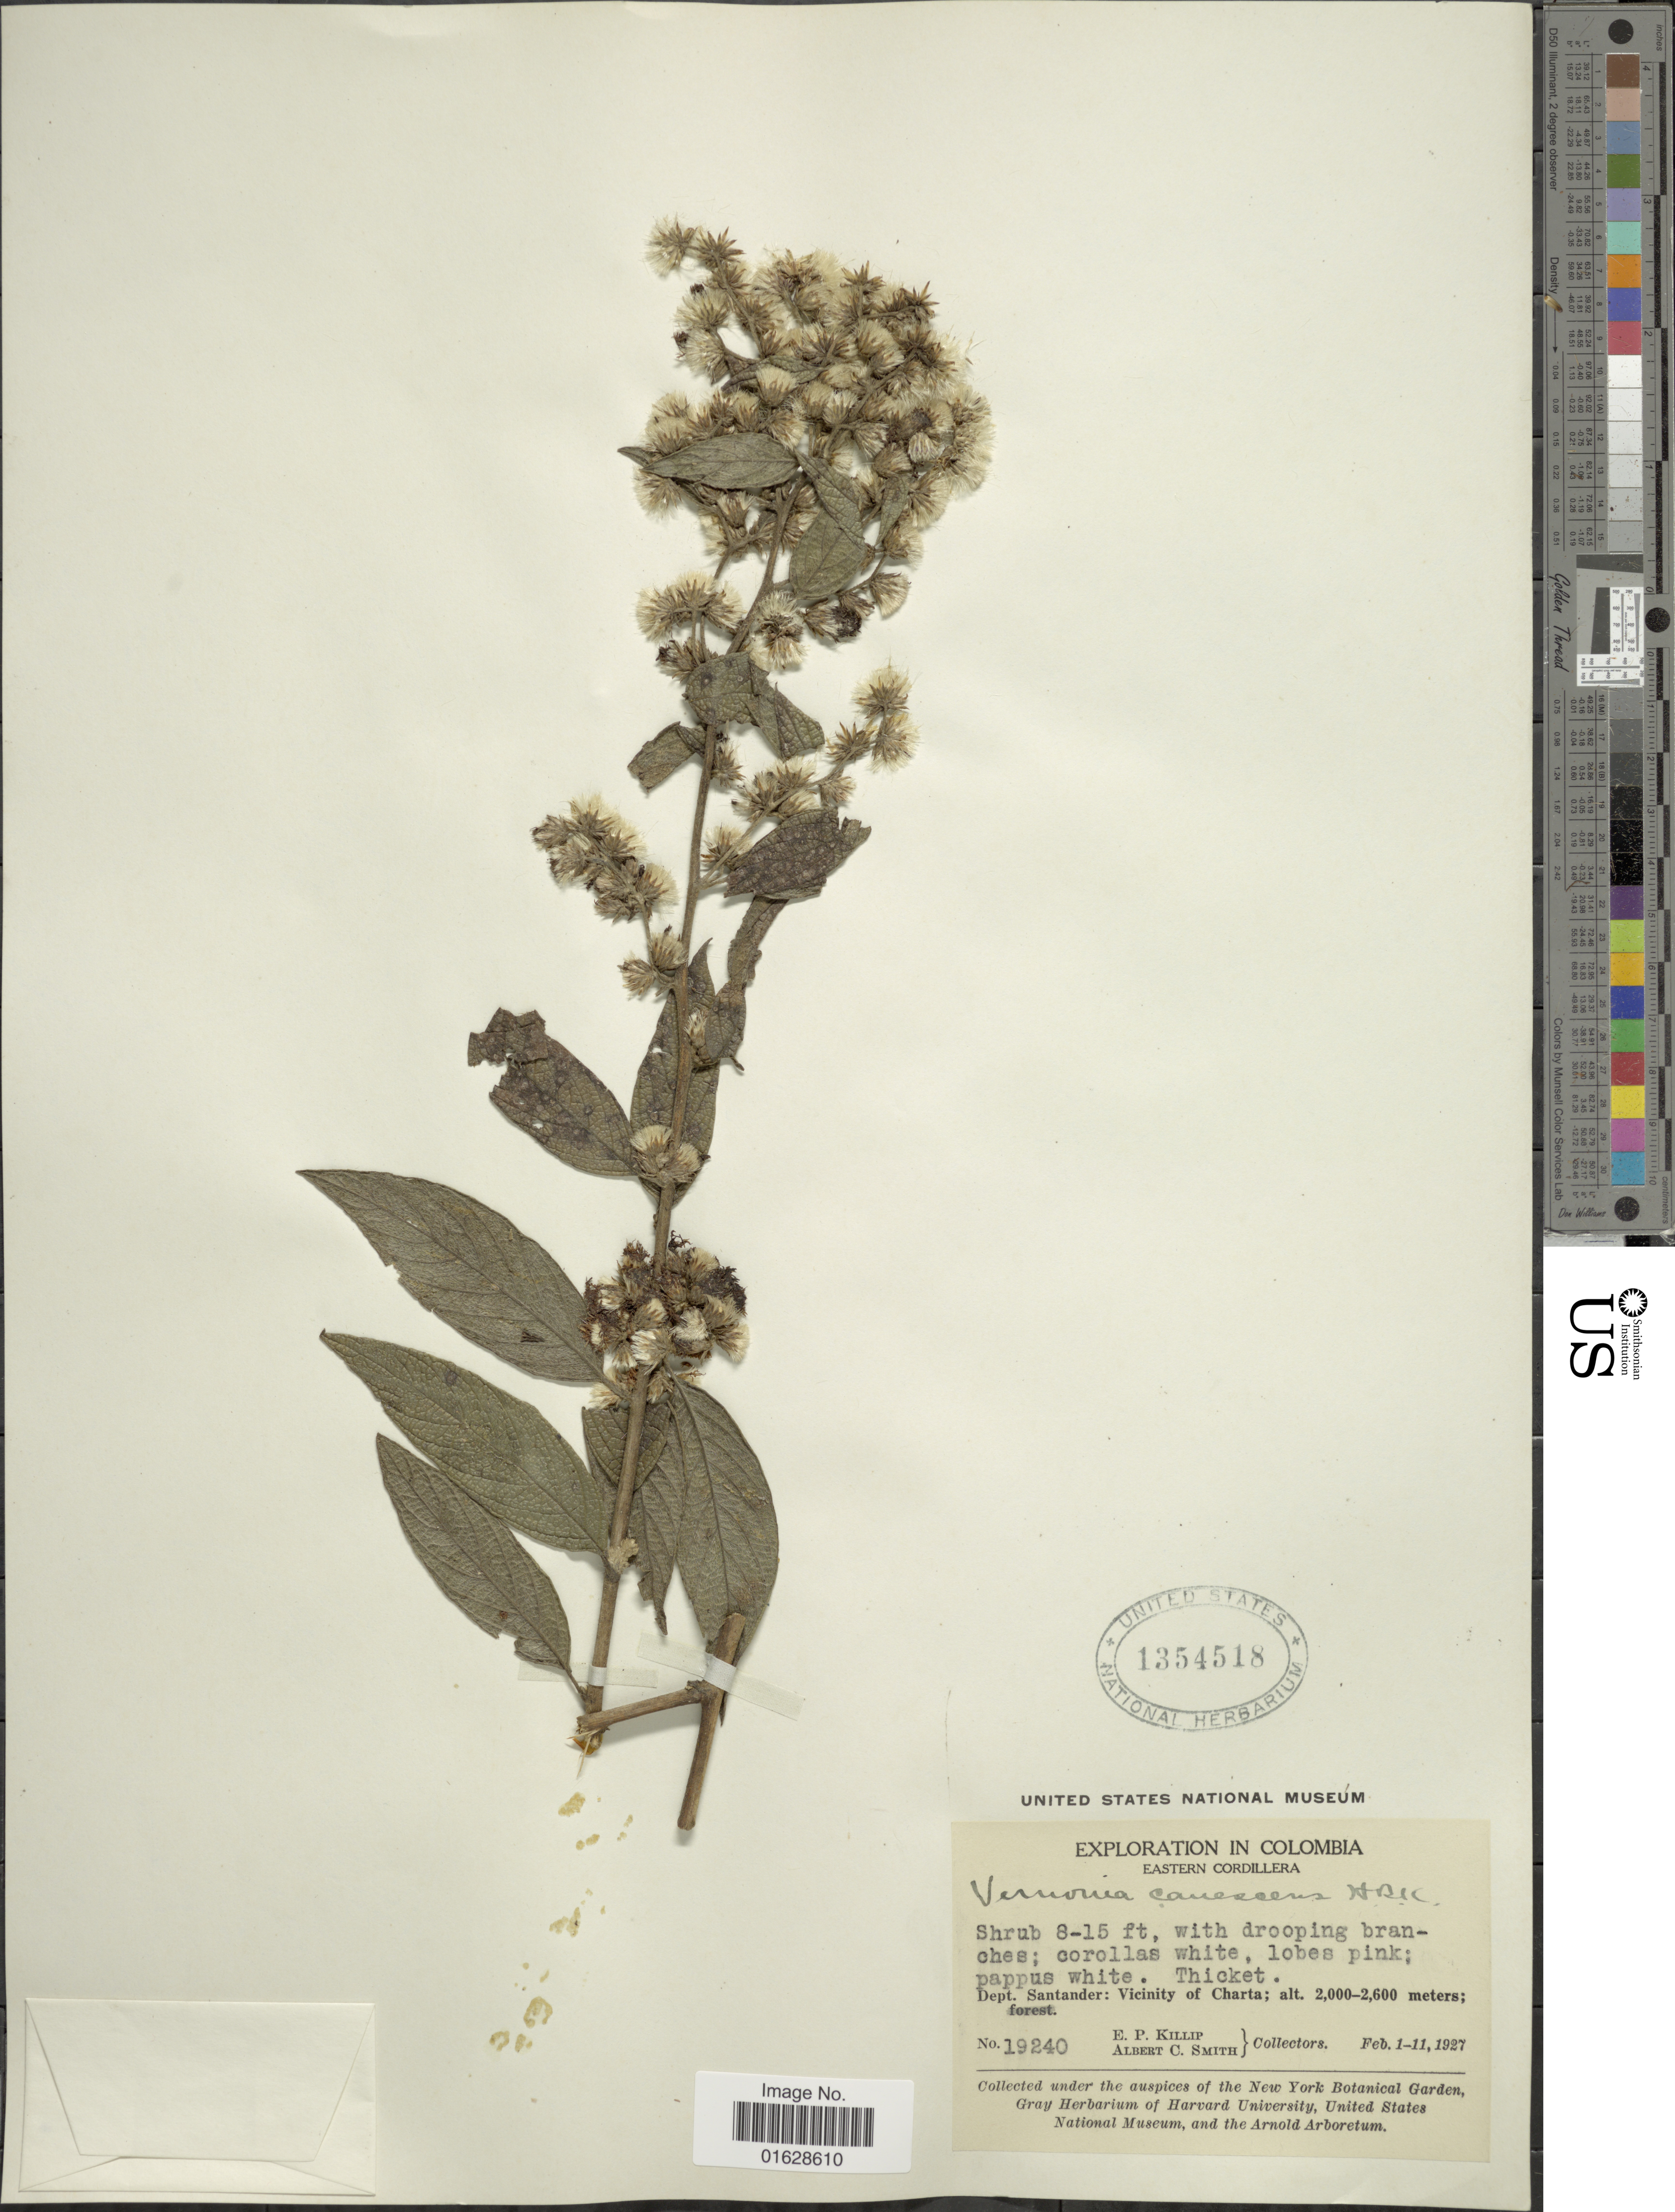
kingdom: Plantae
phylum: Tracheophyta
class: Magnoliopsida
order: Asterales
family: Asteraceae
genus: Lepidaploa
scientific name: Lepidaploa canescens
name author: (Kunth) H. Rob.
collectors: E. P. Killip & A. C. Smith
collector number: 19240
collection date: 1927-02-01/1927-02-11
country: Colombia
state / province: Santander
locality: Colombia. Dept. Santander: Vicinity of Charta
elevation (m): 2000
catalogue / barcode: US 13545158